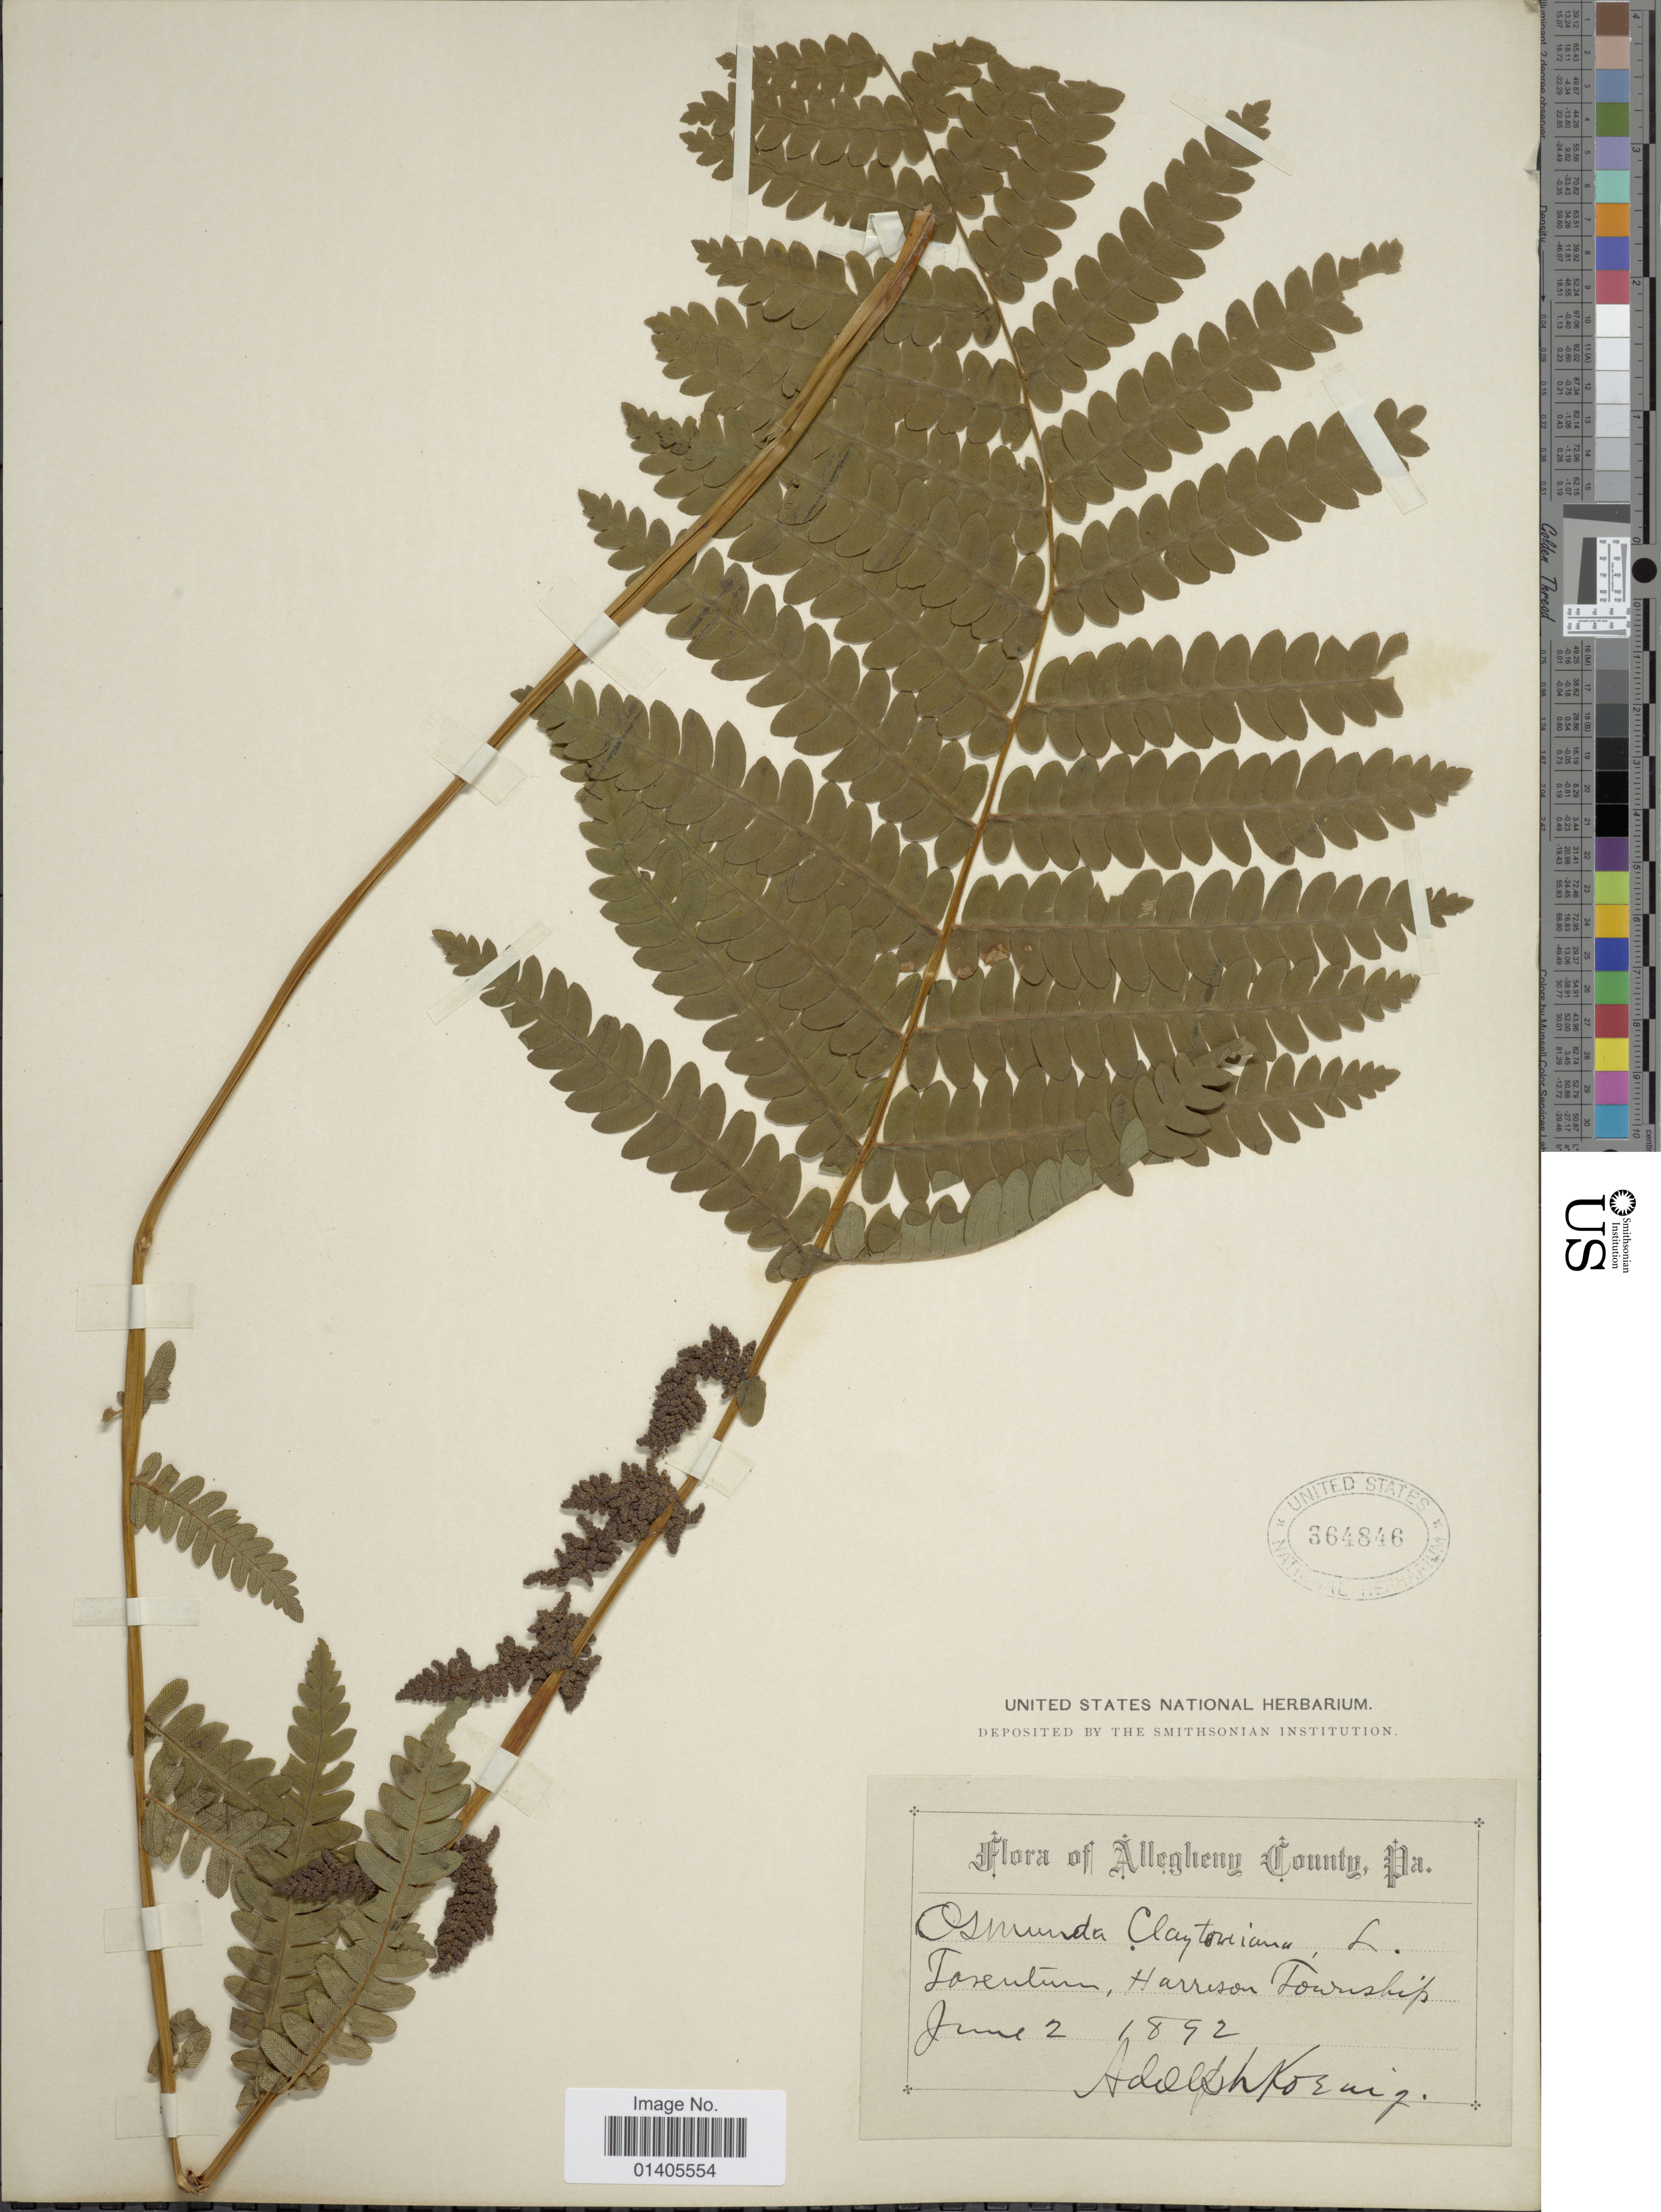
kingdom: Plantae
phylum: Tracheophyta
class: Polypodiopsida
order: Osmundales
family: Osmundaceae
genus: Osmunda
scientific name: Osmunda claytoniana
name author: (L.) Tagawa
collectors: A. Koenig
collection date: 1892-06-02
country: United States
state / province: Pennsylvania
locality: Allegheny County, Tosentum, Harrison Township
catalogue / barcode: US 364846